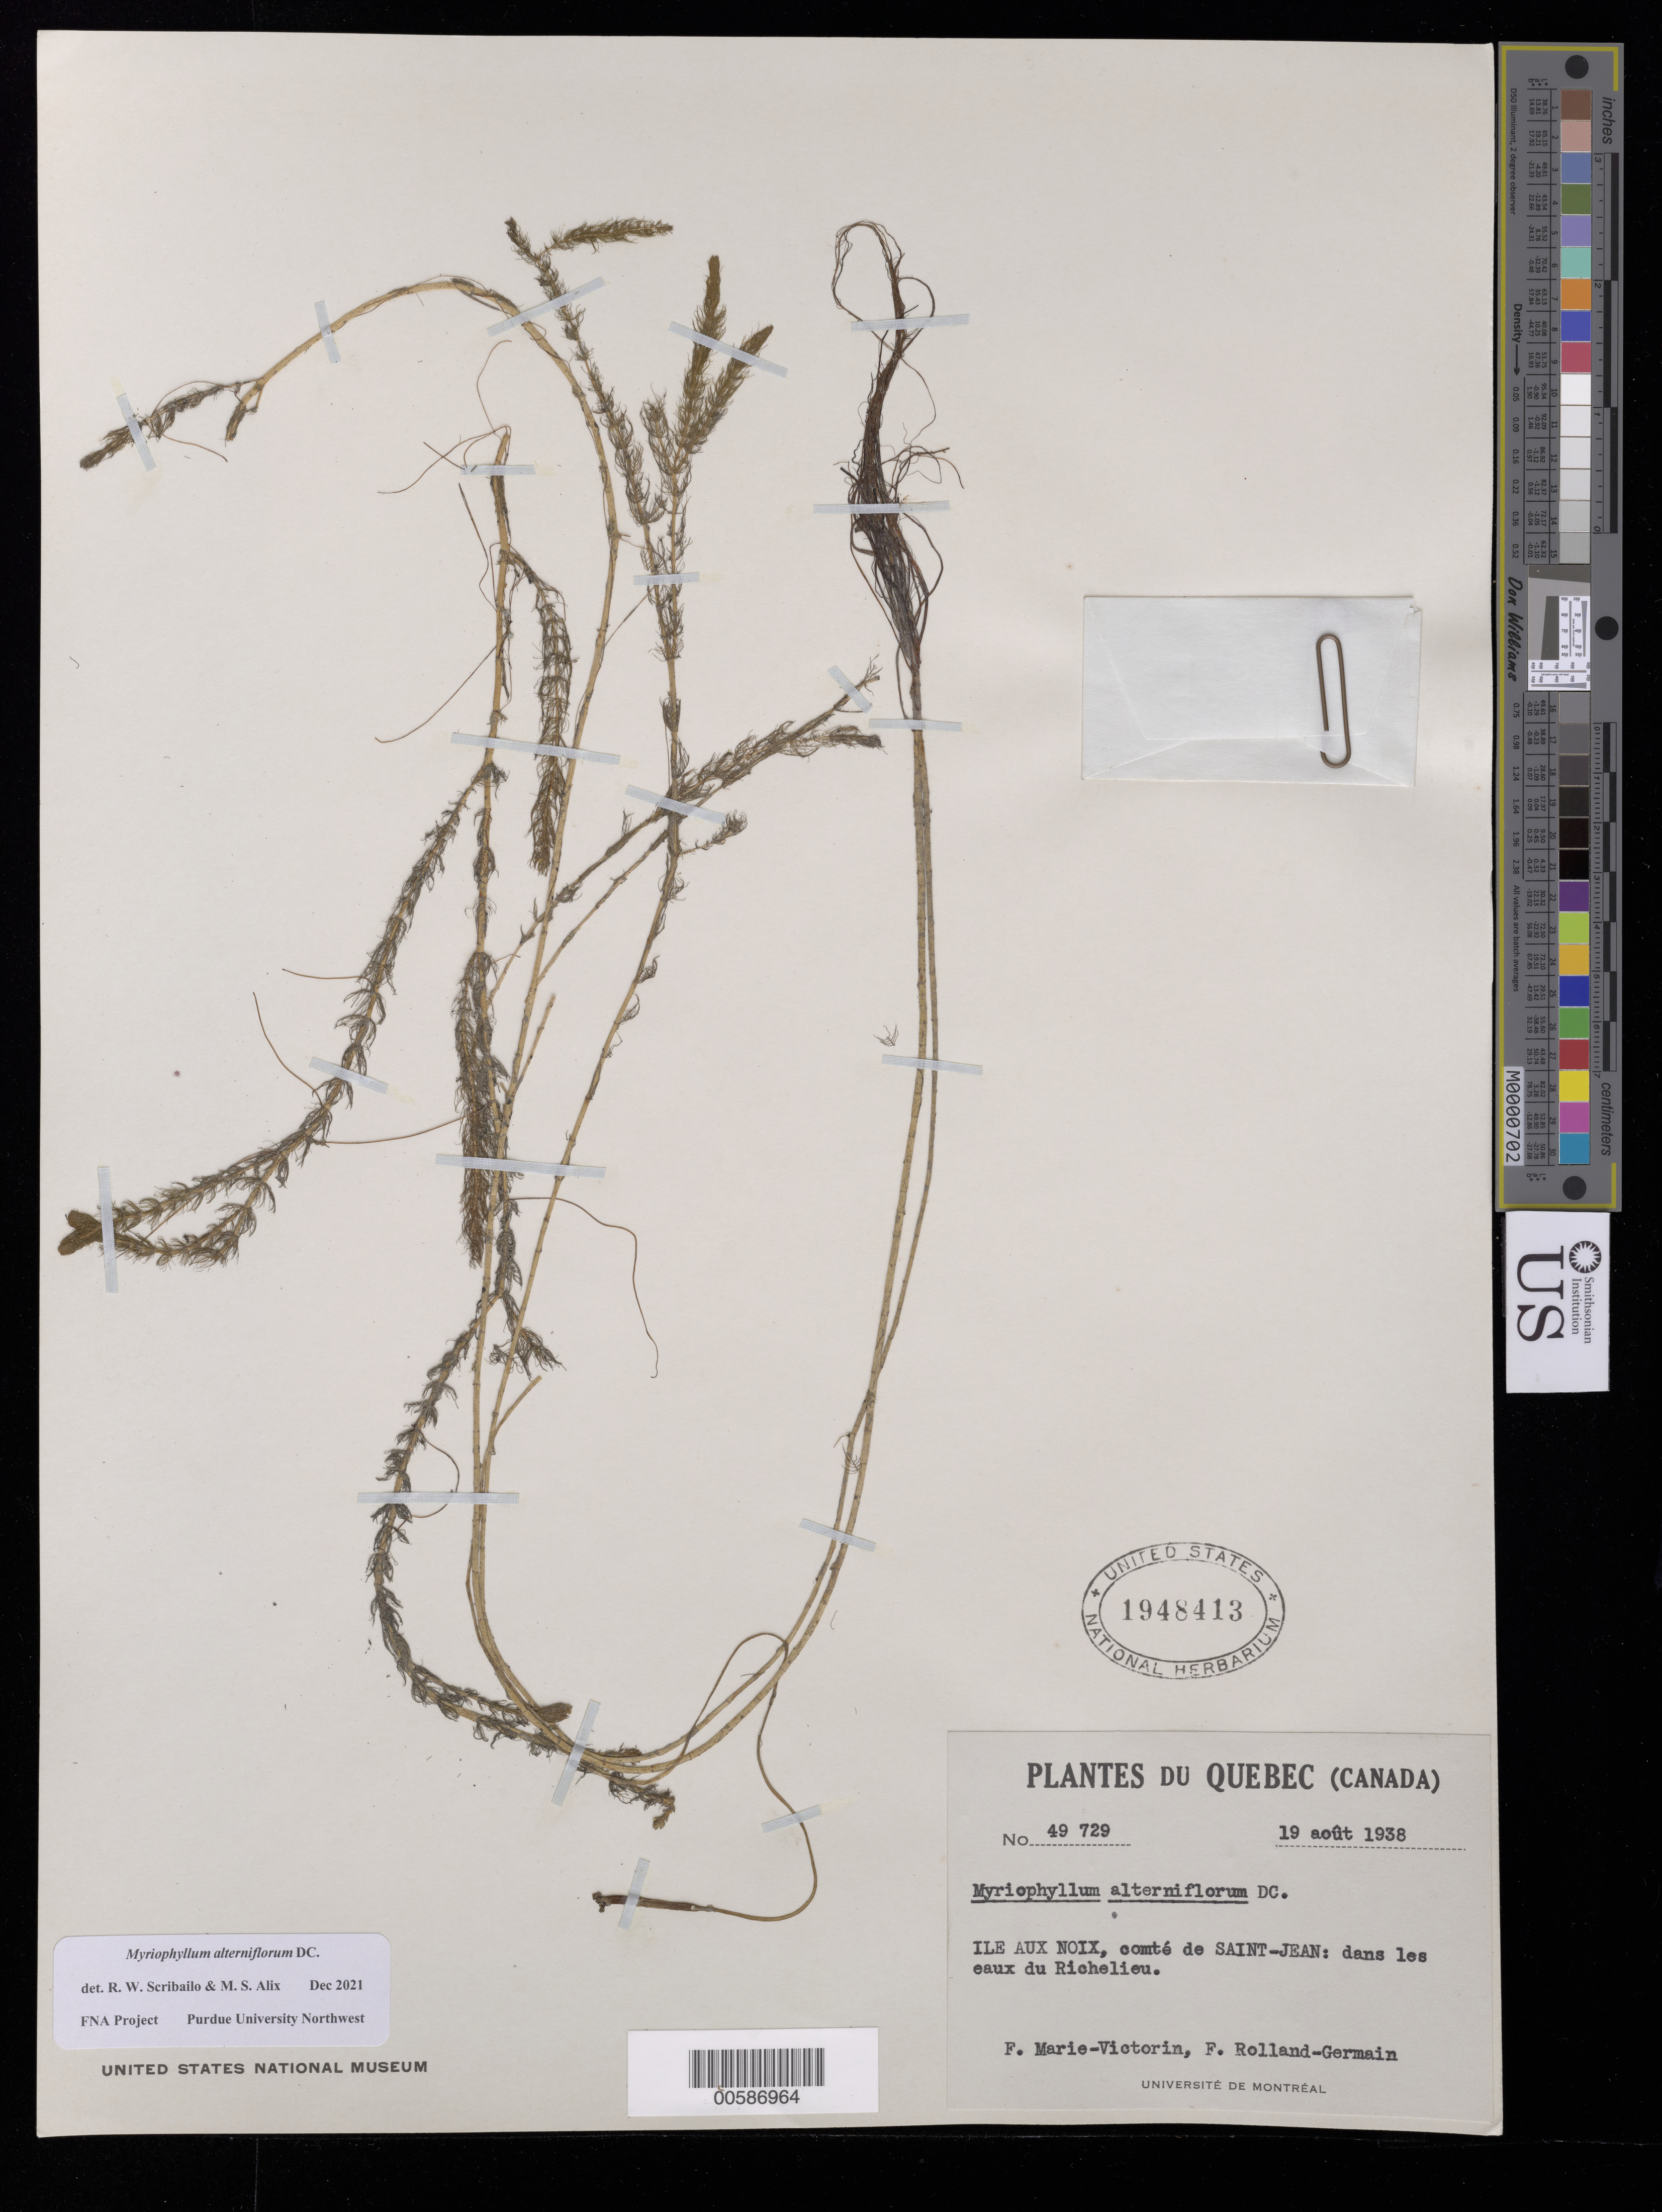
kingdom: Plantae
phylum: Tracheophyta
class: Magnoliopsida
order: Saxifragales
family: Haloragaceae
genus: Myriophyllum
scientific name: Myriophyllum alterniflorum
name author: DC.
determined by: Scribailo, R. W.; Alix, M. S.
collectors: Fr. Marie-Victorin & Rolland-Germain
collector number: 49729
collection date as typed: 19 Aug 1938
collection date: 1938-08-19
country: Canada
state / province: Quebec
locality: Ile aux Noix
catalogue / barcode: US 1948413